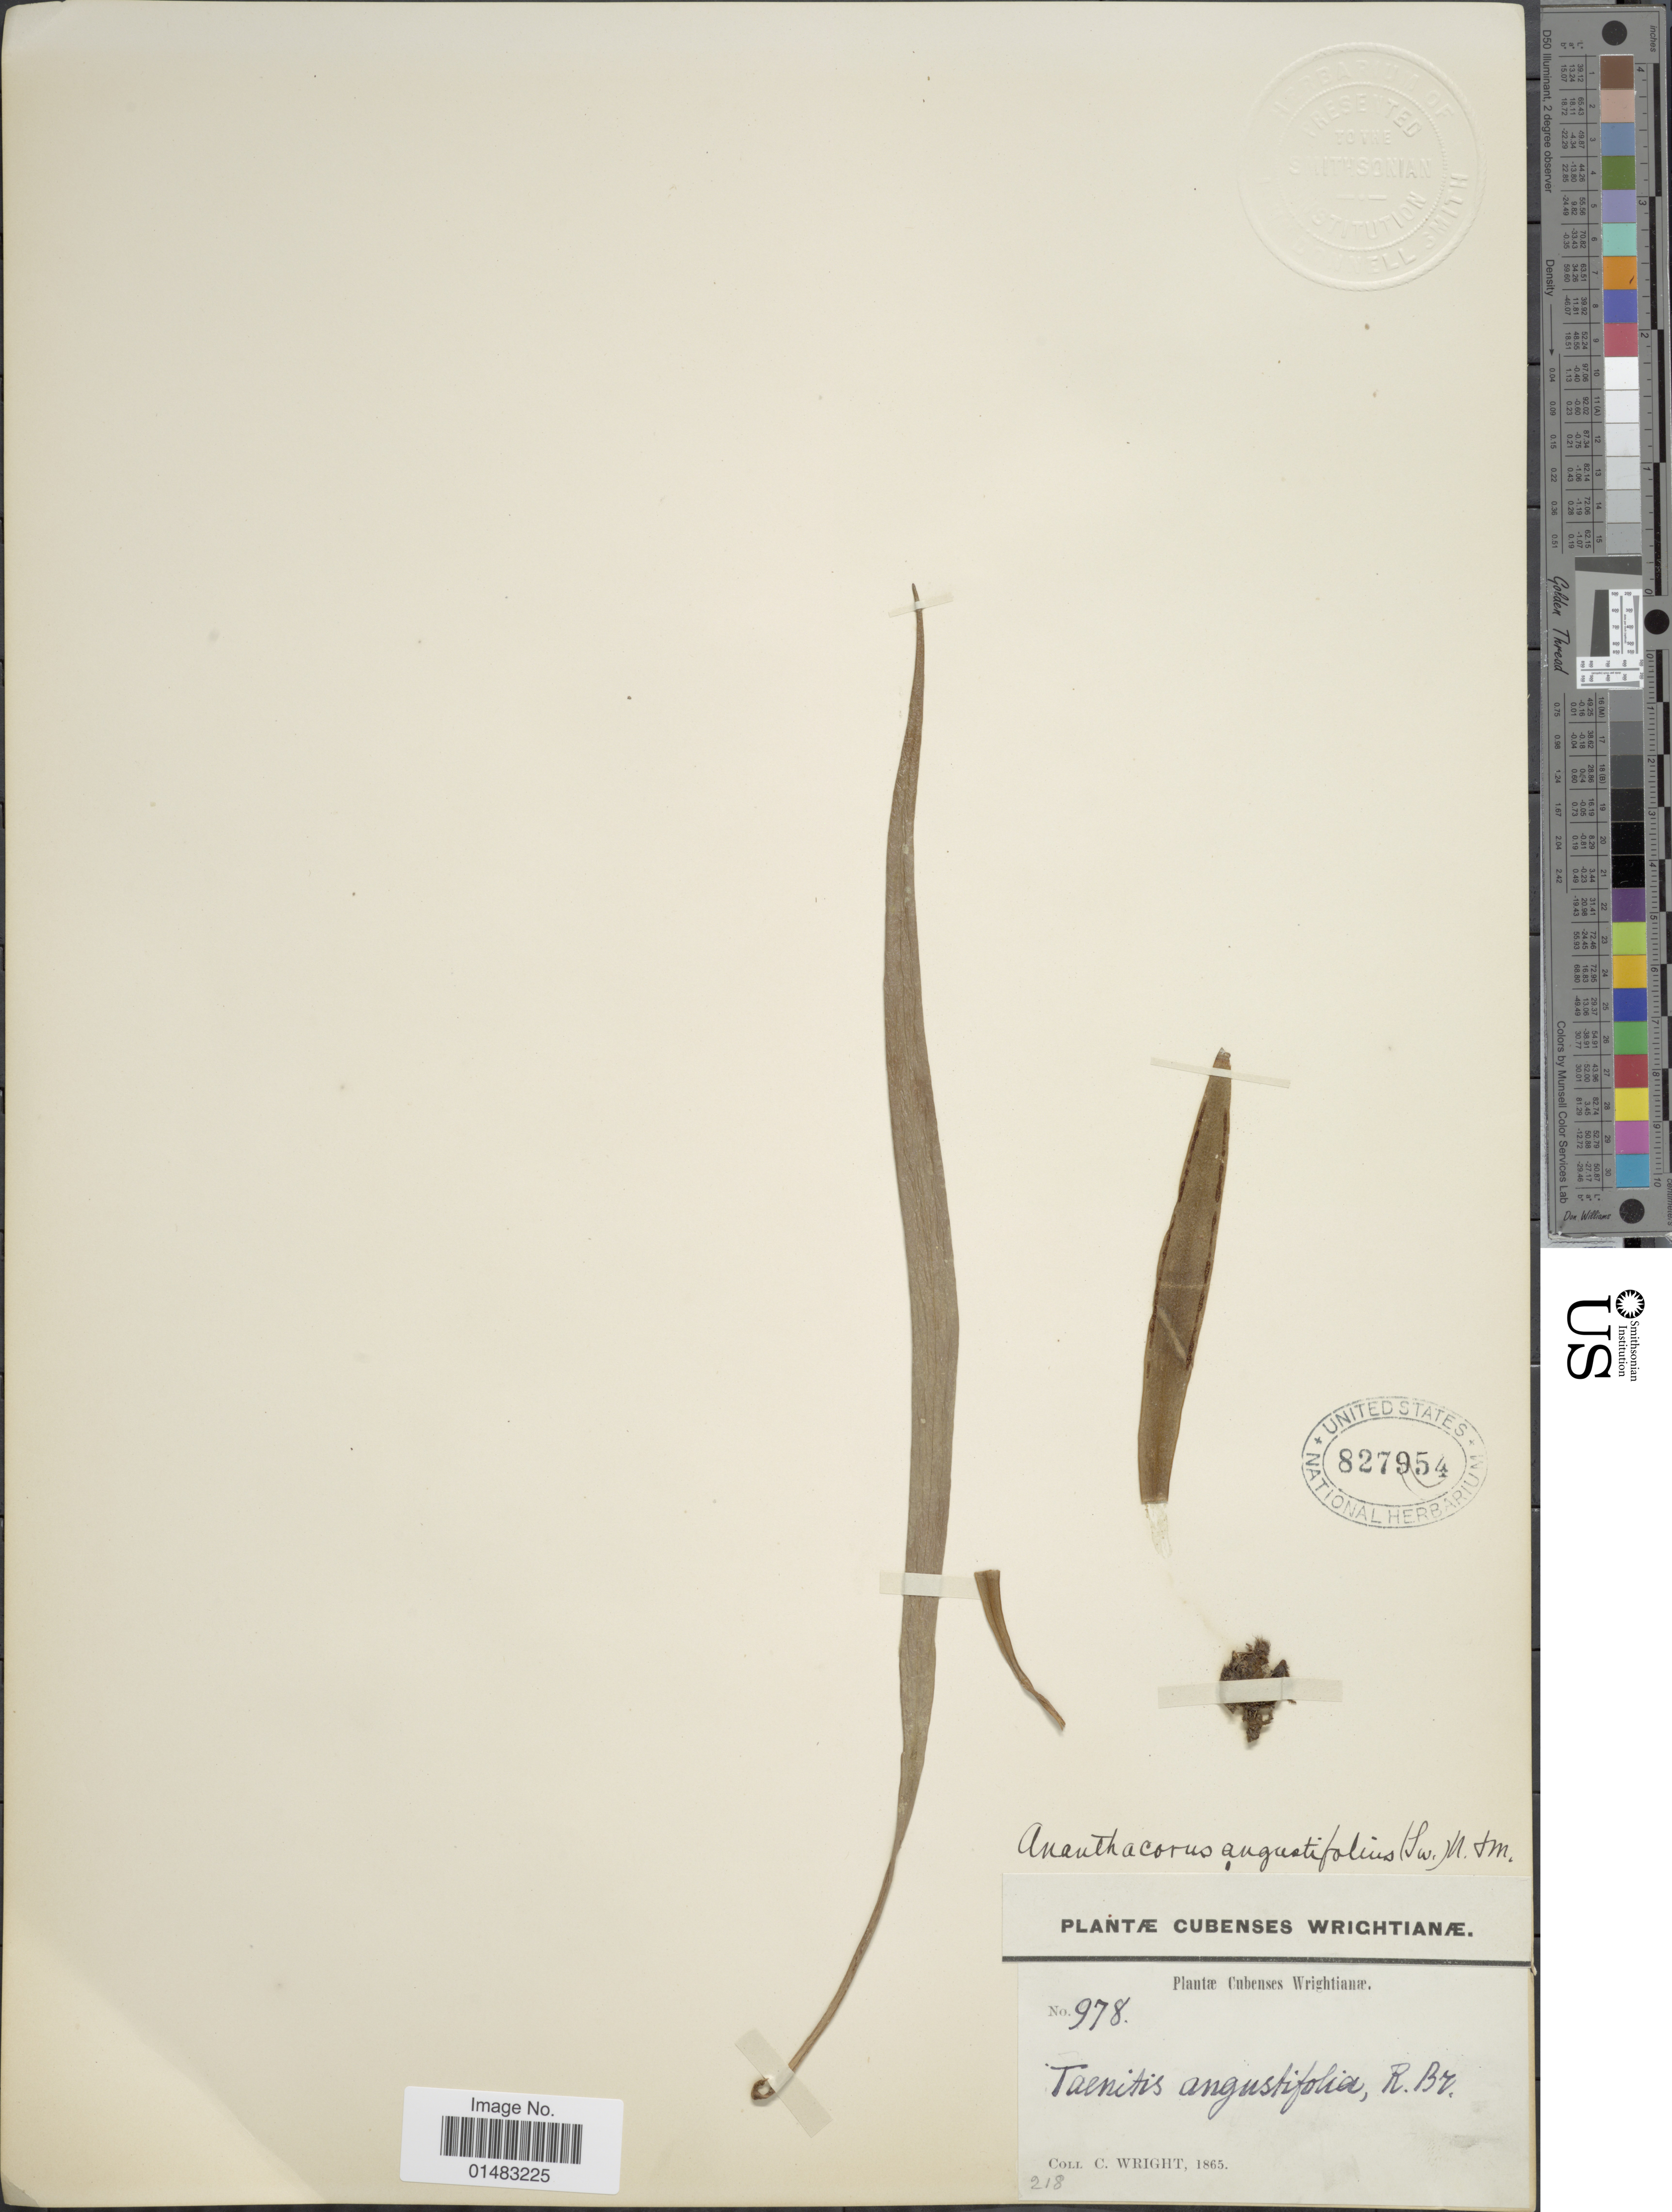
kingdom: Plantae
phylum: Tracheophyta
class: Polypodiopsida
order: Polypodiales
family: Pteridaceae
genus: Ananthacorus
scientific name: Ananthacorus angustifolius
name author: (Sw.) Underw. & Maxon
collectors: C. Wright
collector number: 978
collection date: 1865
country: Cuba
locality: Cubenses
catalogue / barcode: US 827954